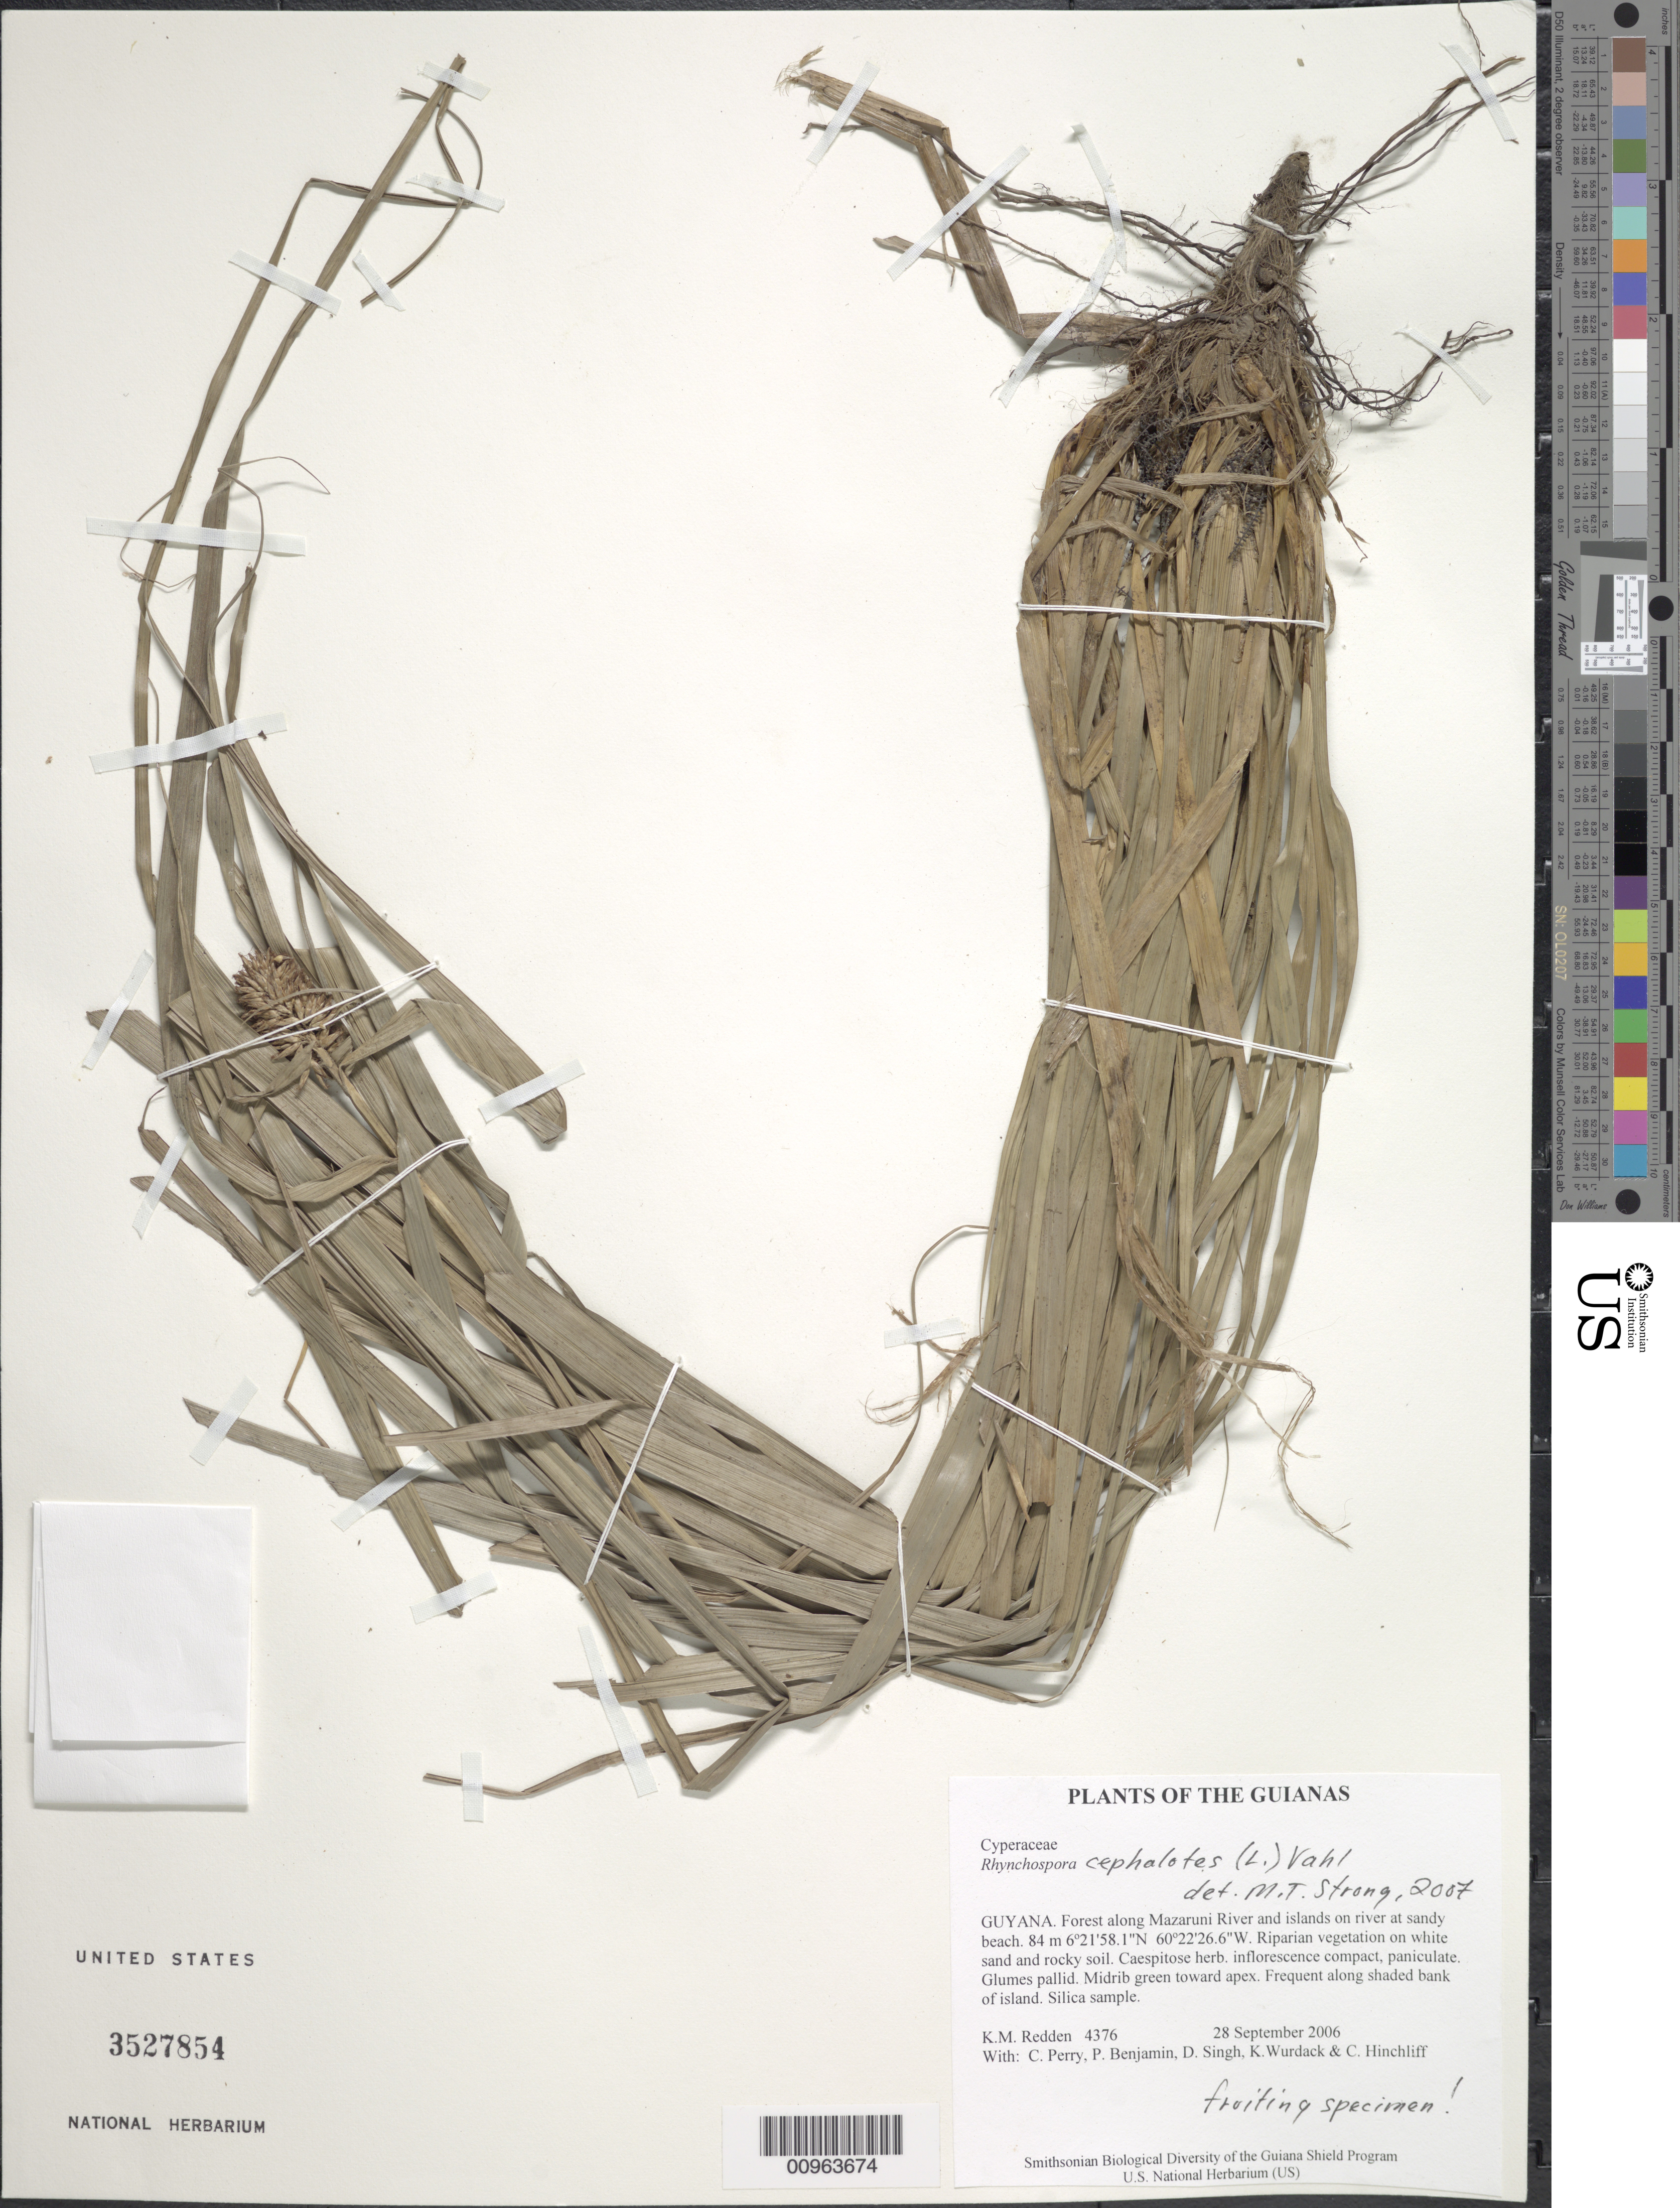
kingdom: Plantae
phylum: Tracheophyta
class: Liliopsida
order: Poales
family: Cyperaceae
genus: Rhynchospora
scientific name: Rhynchospora cephalotes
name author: (L.) Vahl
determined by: Strong, M. T., (US), Smithsonian Institution - National Museum of Natural History (UNITED STATES)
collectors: K. M. Redden, C. Perry, P. Benjamin, D. Singh, K. Wurdack & C. E. Hinchliff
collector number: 4376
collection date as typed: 28 September 2006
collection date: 2006-09-28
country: Guyana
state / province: Cuyuni-Mazaruni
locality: Forest along Mazaruni River and islands on river at sandy beach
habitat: Riparian vegetation on white sand and rocky soil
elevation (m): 84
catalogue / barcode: US 3527854